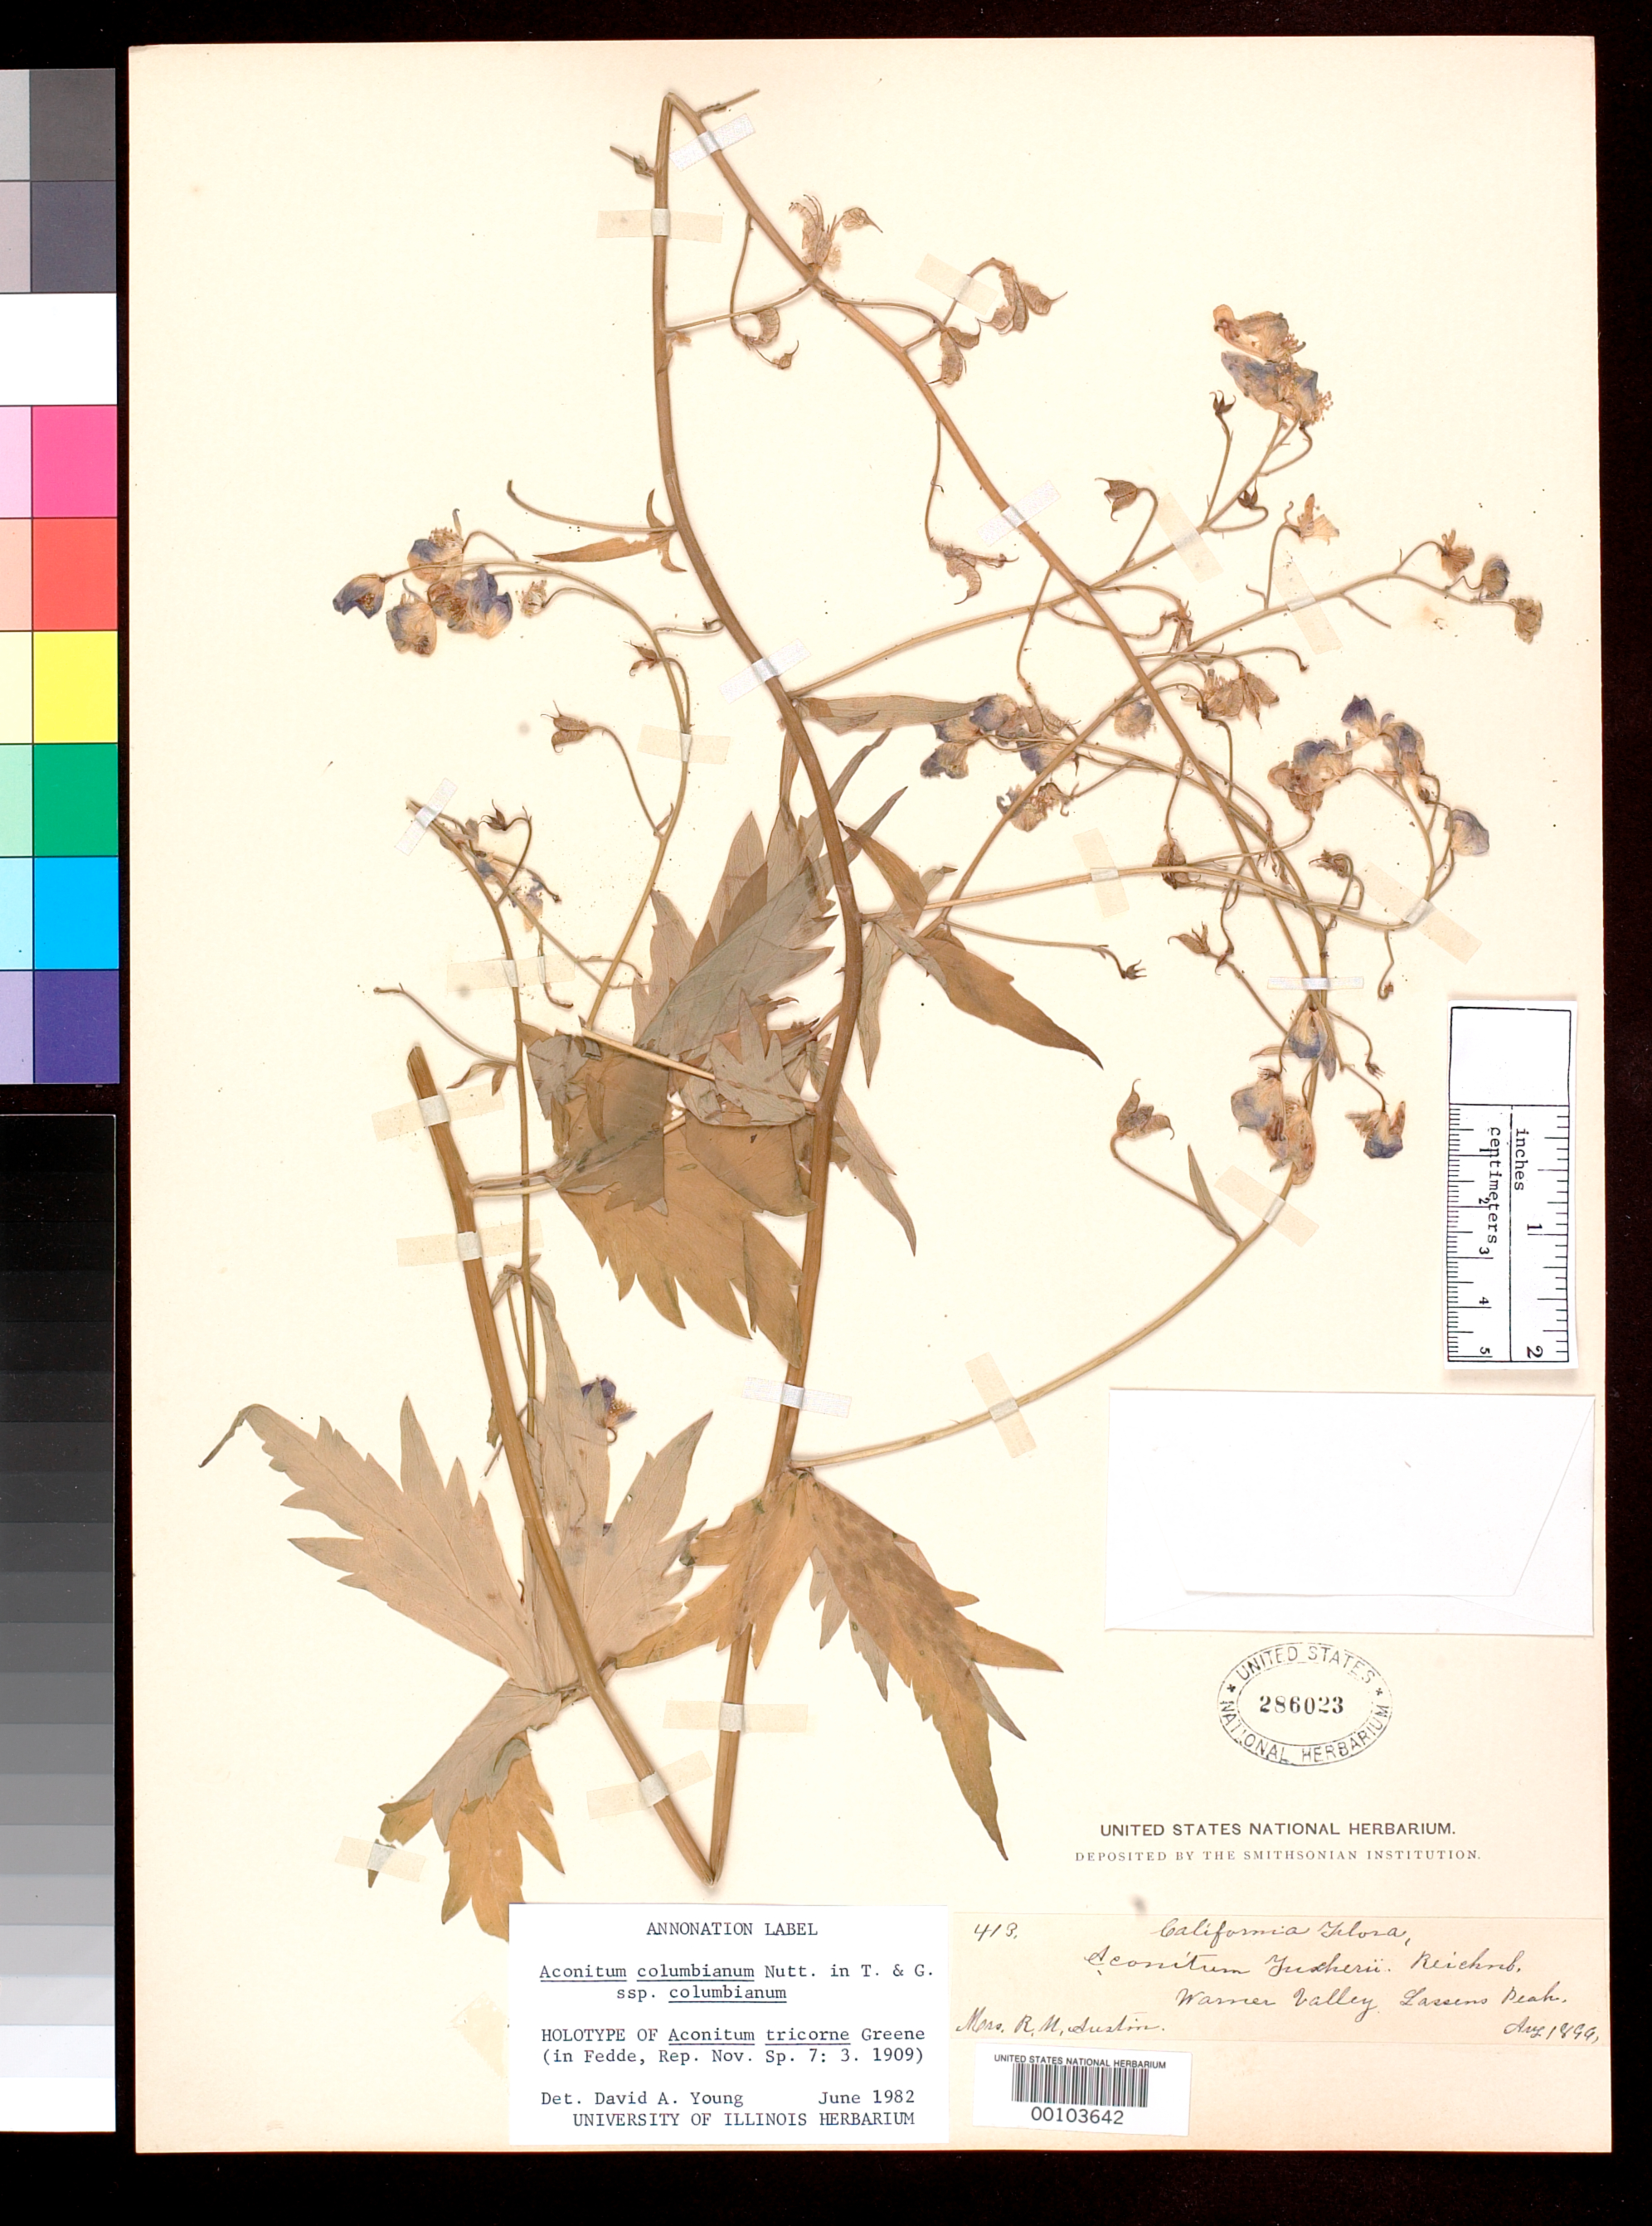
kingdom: Plantae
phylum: Tracheophyta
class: Magnoliopsida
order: Ranunculales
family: Ranunculaceae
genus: Aconitum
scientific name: Aconitum tricorne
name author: Greene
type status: Holotype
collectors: R. Austin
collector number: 413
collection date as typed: Aug 1896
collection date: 1896-08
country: United States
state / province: California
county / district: Shasta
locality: Warner Valley, Lassen Peak.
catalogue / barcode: US 286023